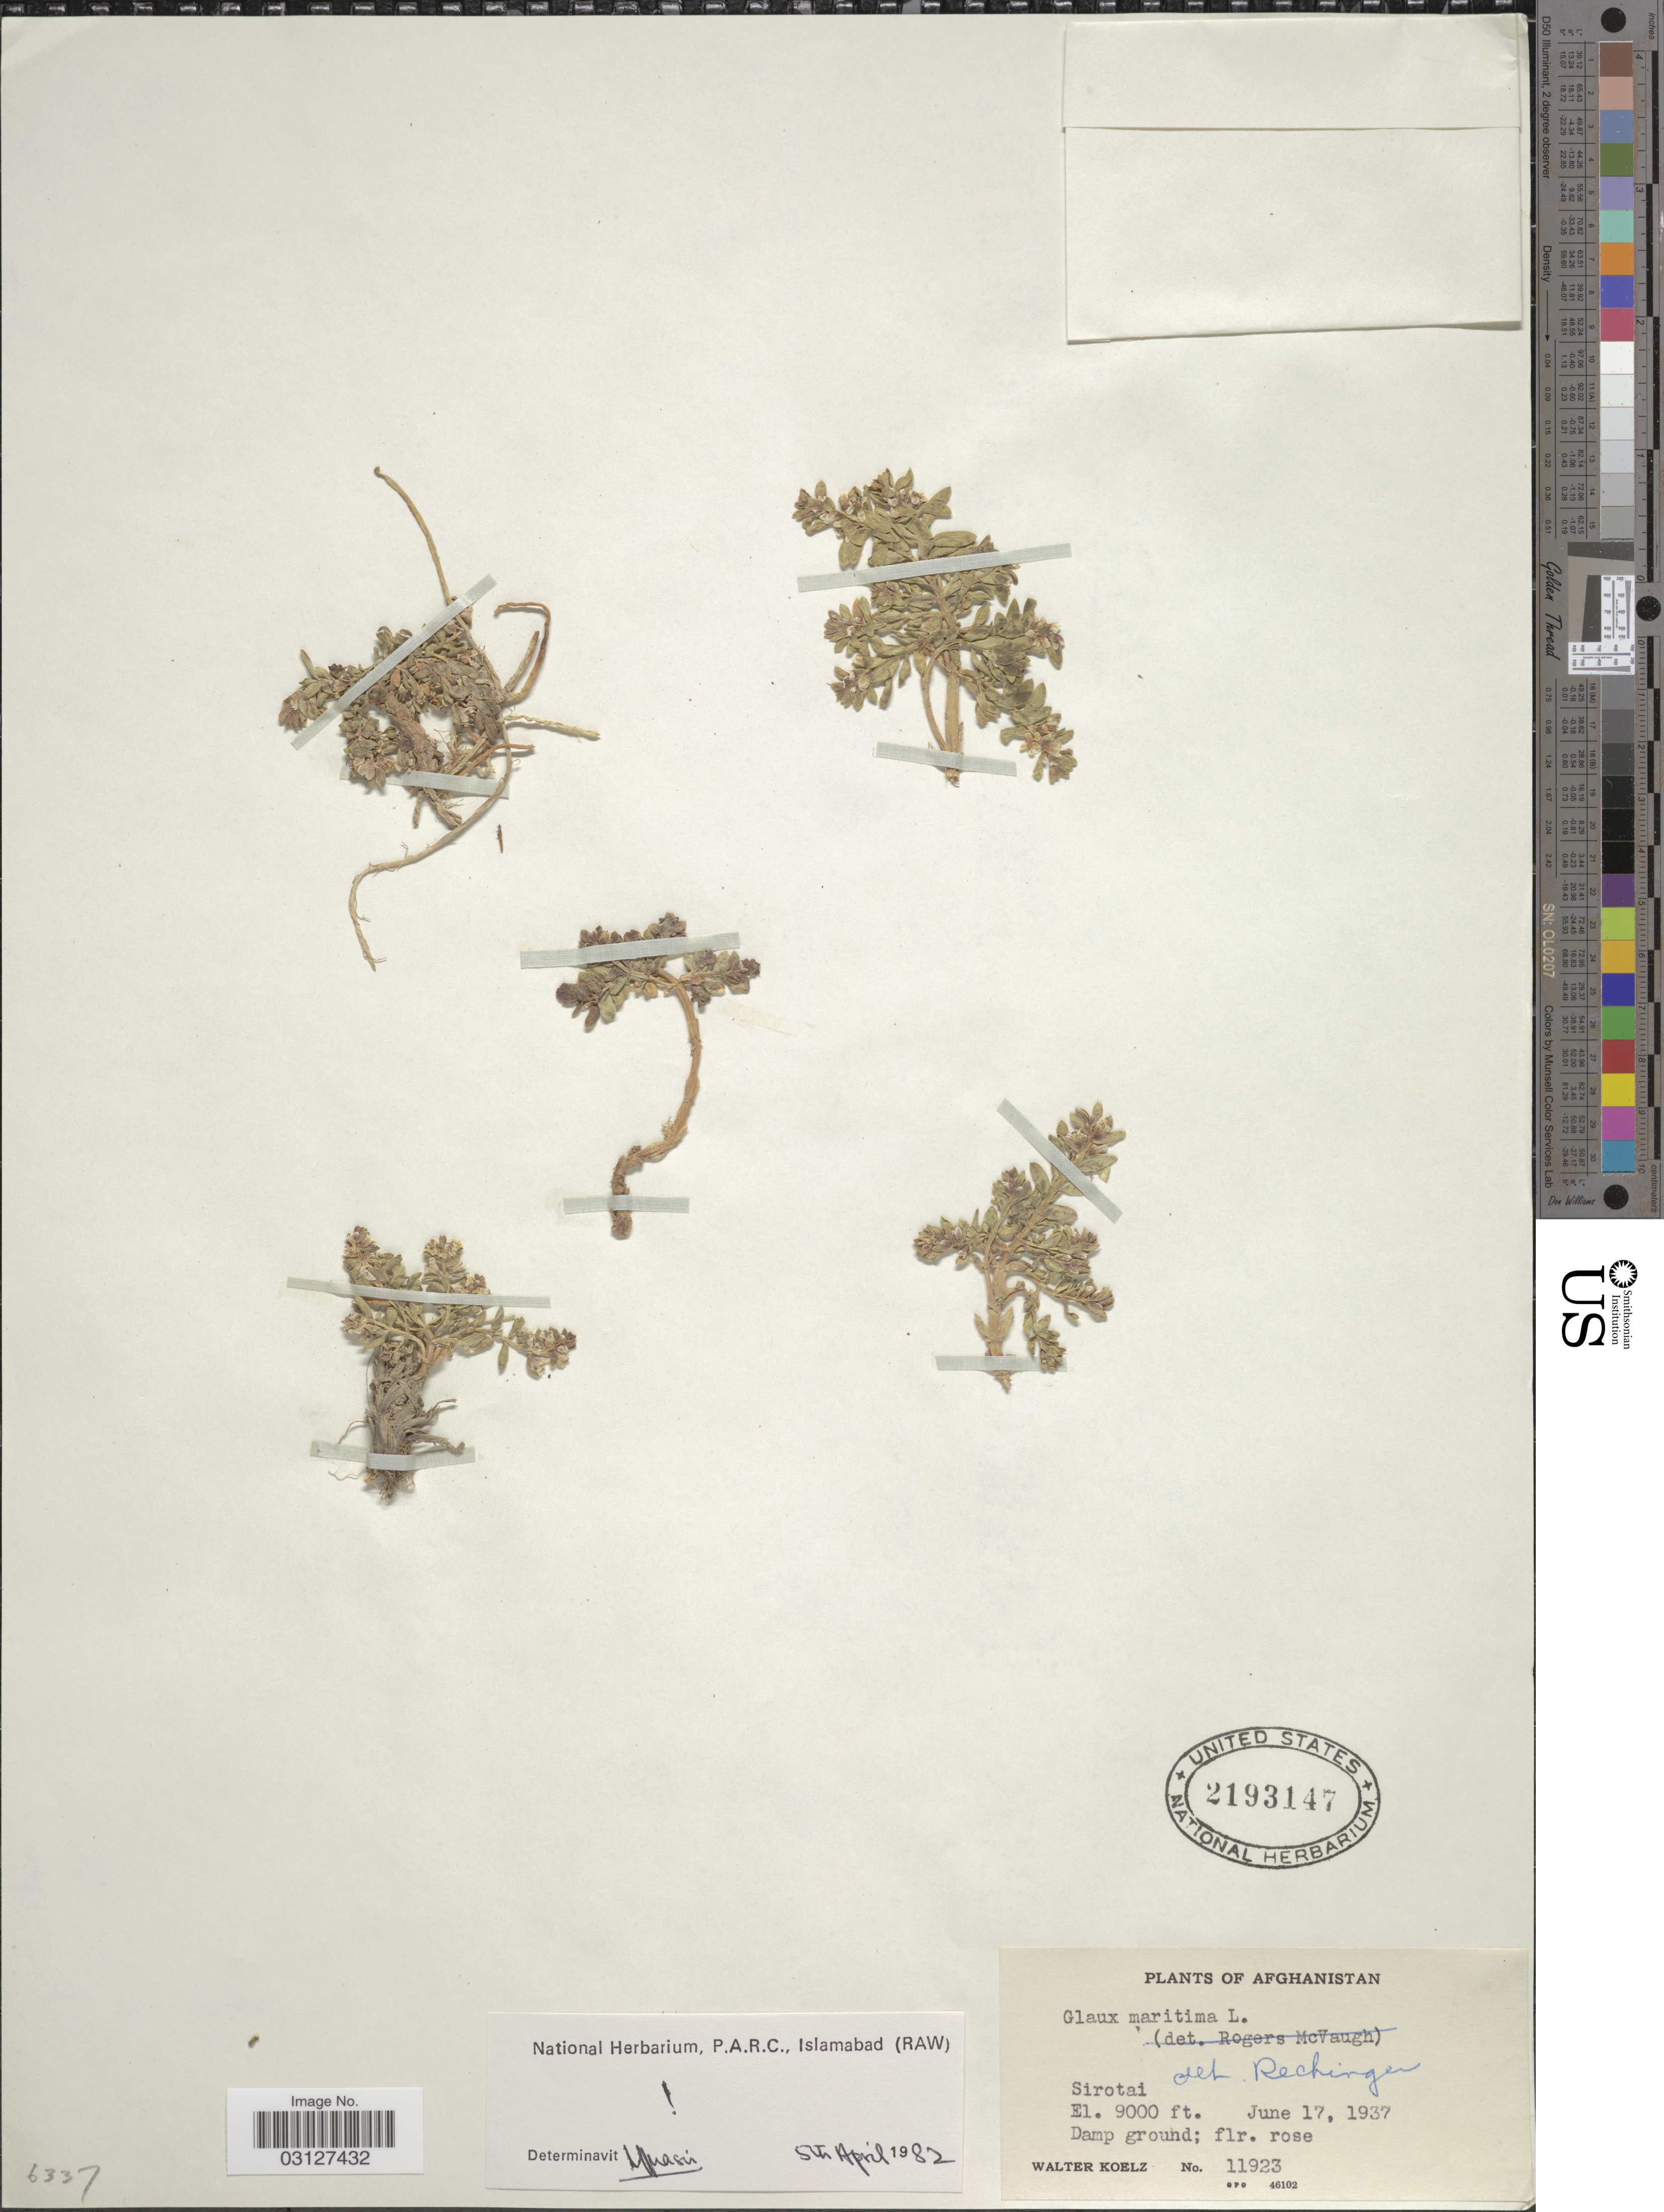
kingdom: Plantae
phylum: Tracheophyta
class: Magnoliopsida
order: Ericales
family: Primulaceae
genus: Glaux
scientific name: Glaux maritima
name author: L.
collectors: W. N. Koelz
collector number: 11923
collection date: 1937-06-17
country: Afghanistan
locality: Sirotai.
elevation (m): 2743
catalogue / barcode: US 2193147